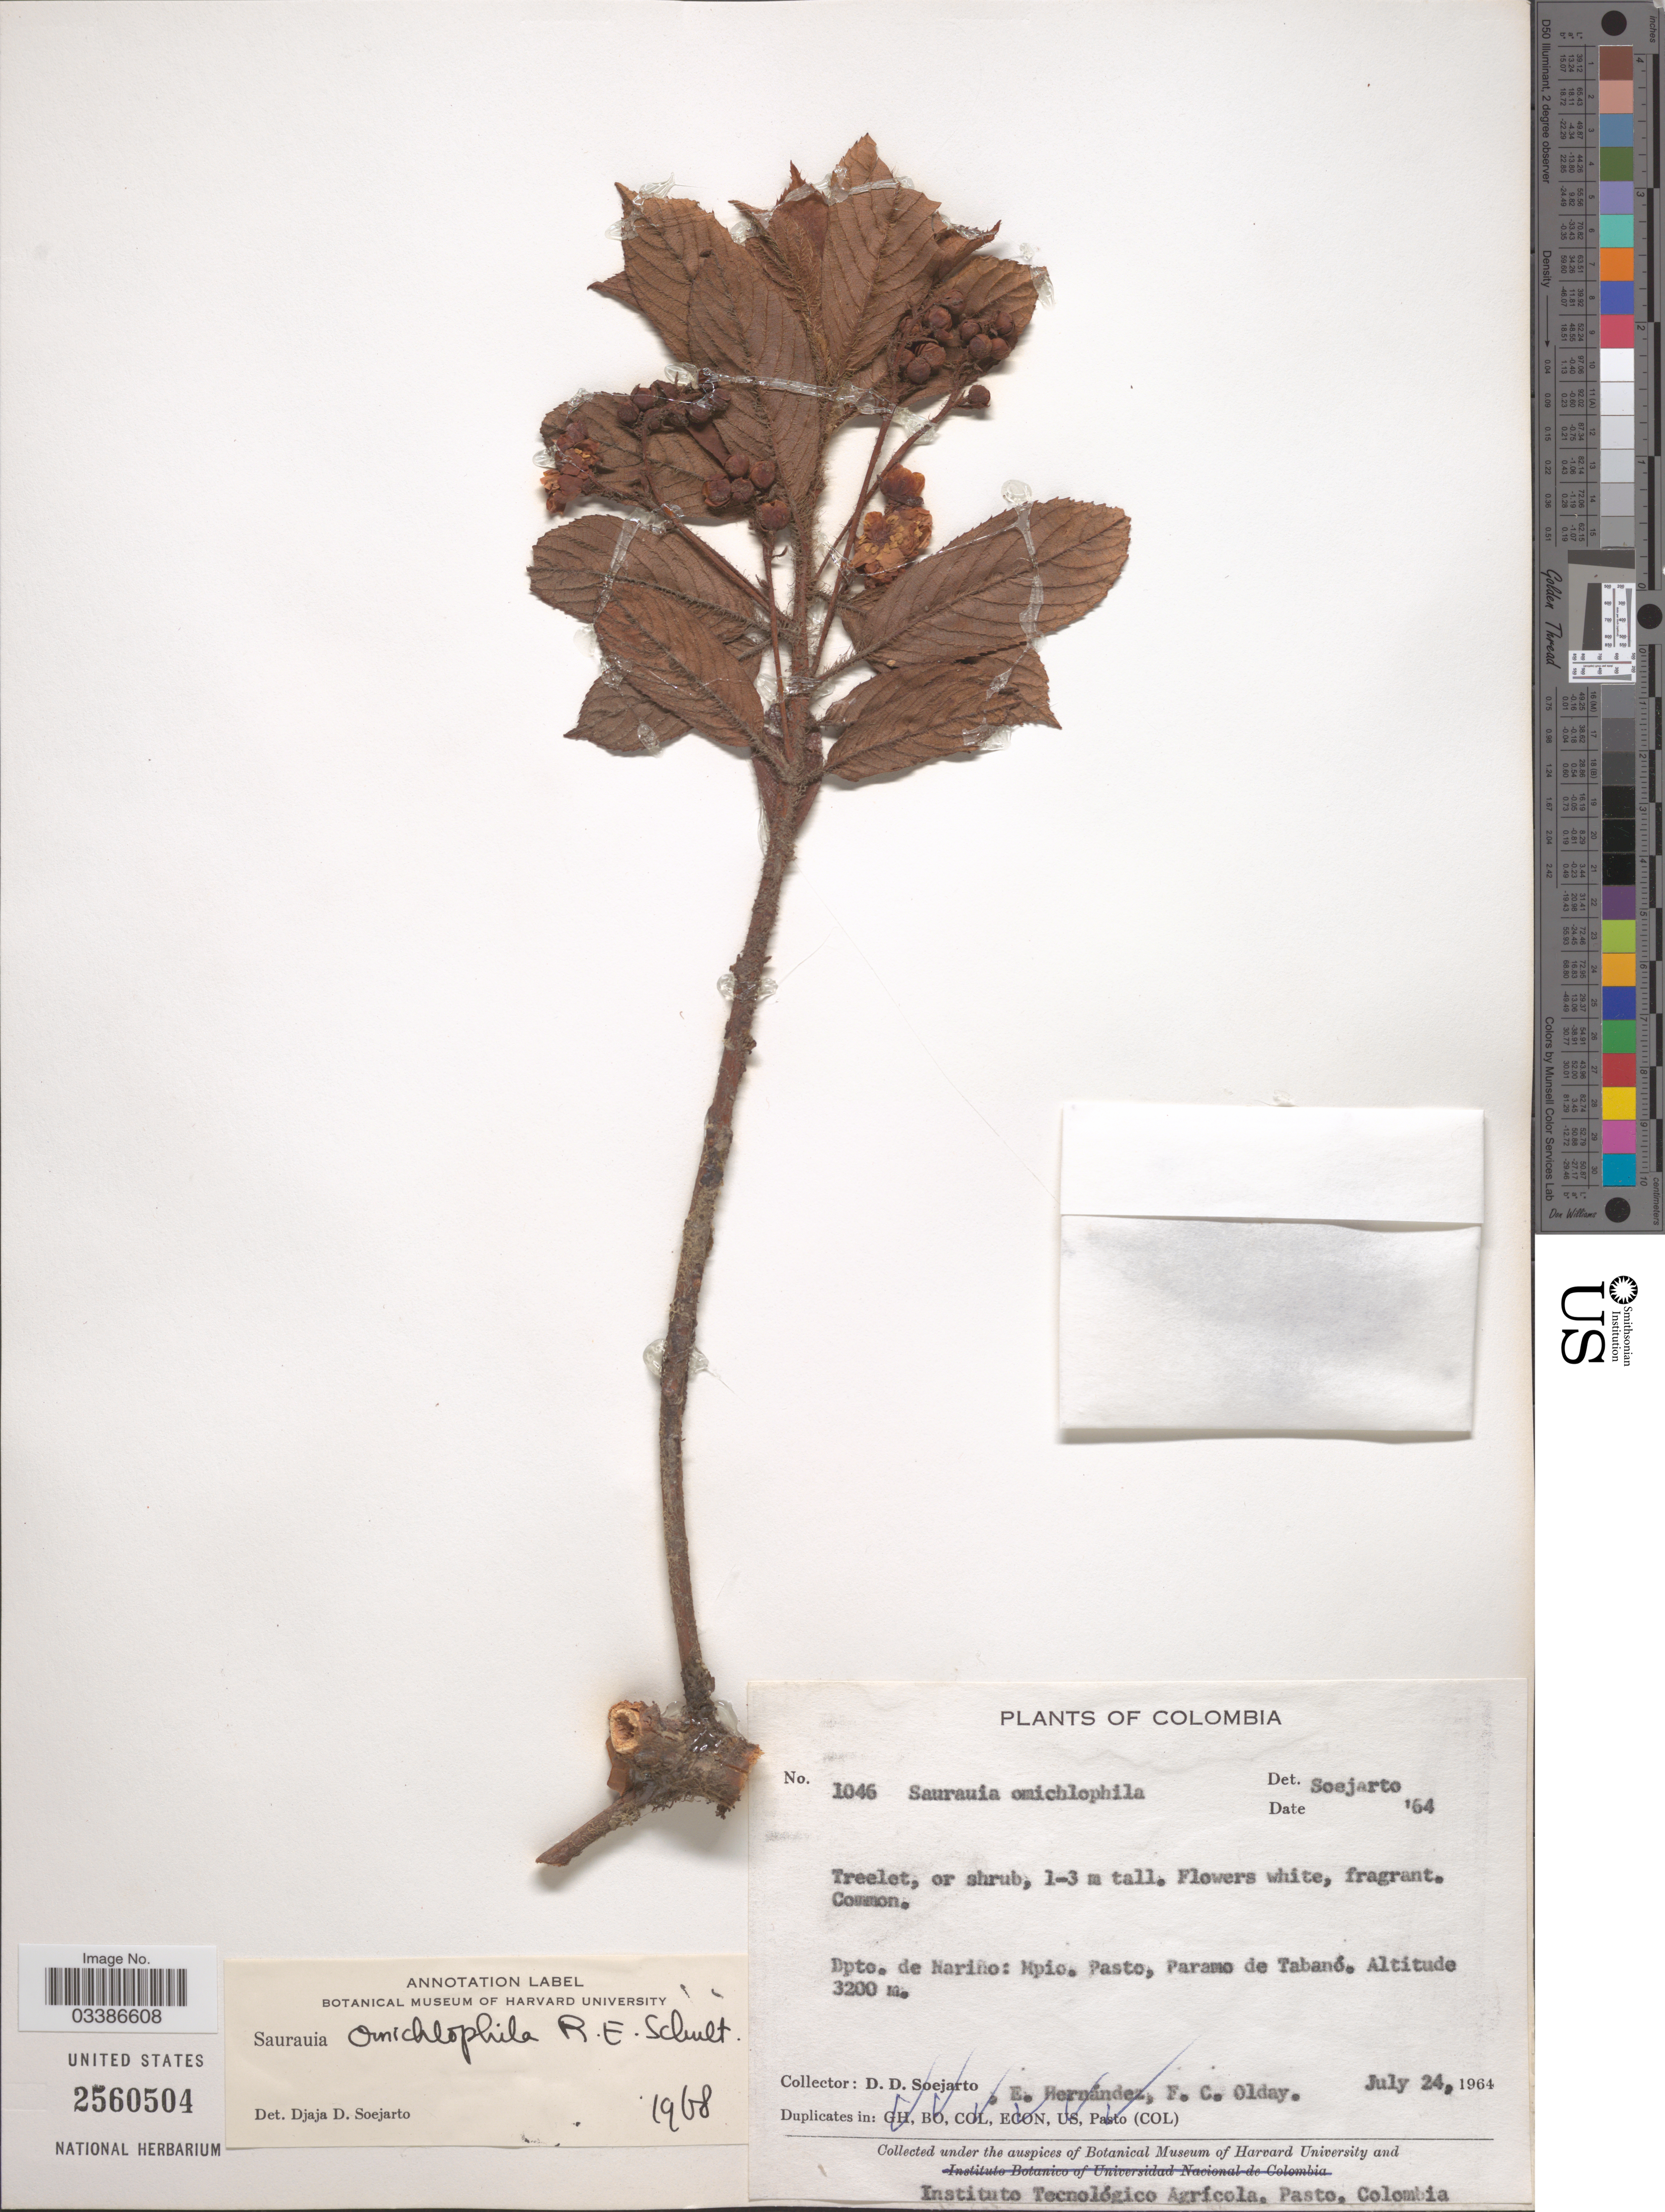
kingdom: Plantae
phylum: Tracheophyta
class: Magnoliopsida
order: Ericales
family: Actinidiaceae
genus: Saurauia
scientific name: Saurauia omichlophila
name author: R.E. Schult.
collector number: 1046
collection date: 1964-07-24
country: Colombia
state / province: Nariño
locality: Dpto. de Nariño: Mpio. Pasto, Paramo de Tabanó.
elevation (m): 3200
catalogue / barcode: US 2560504